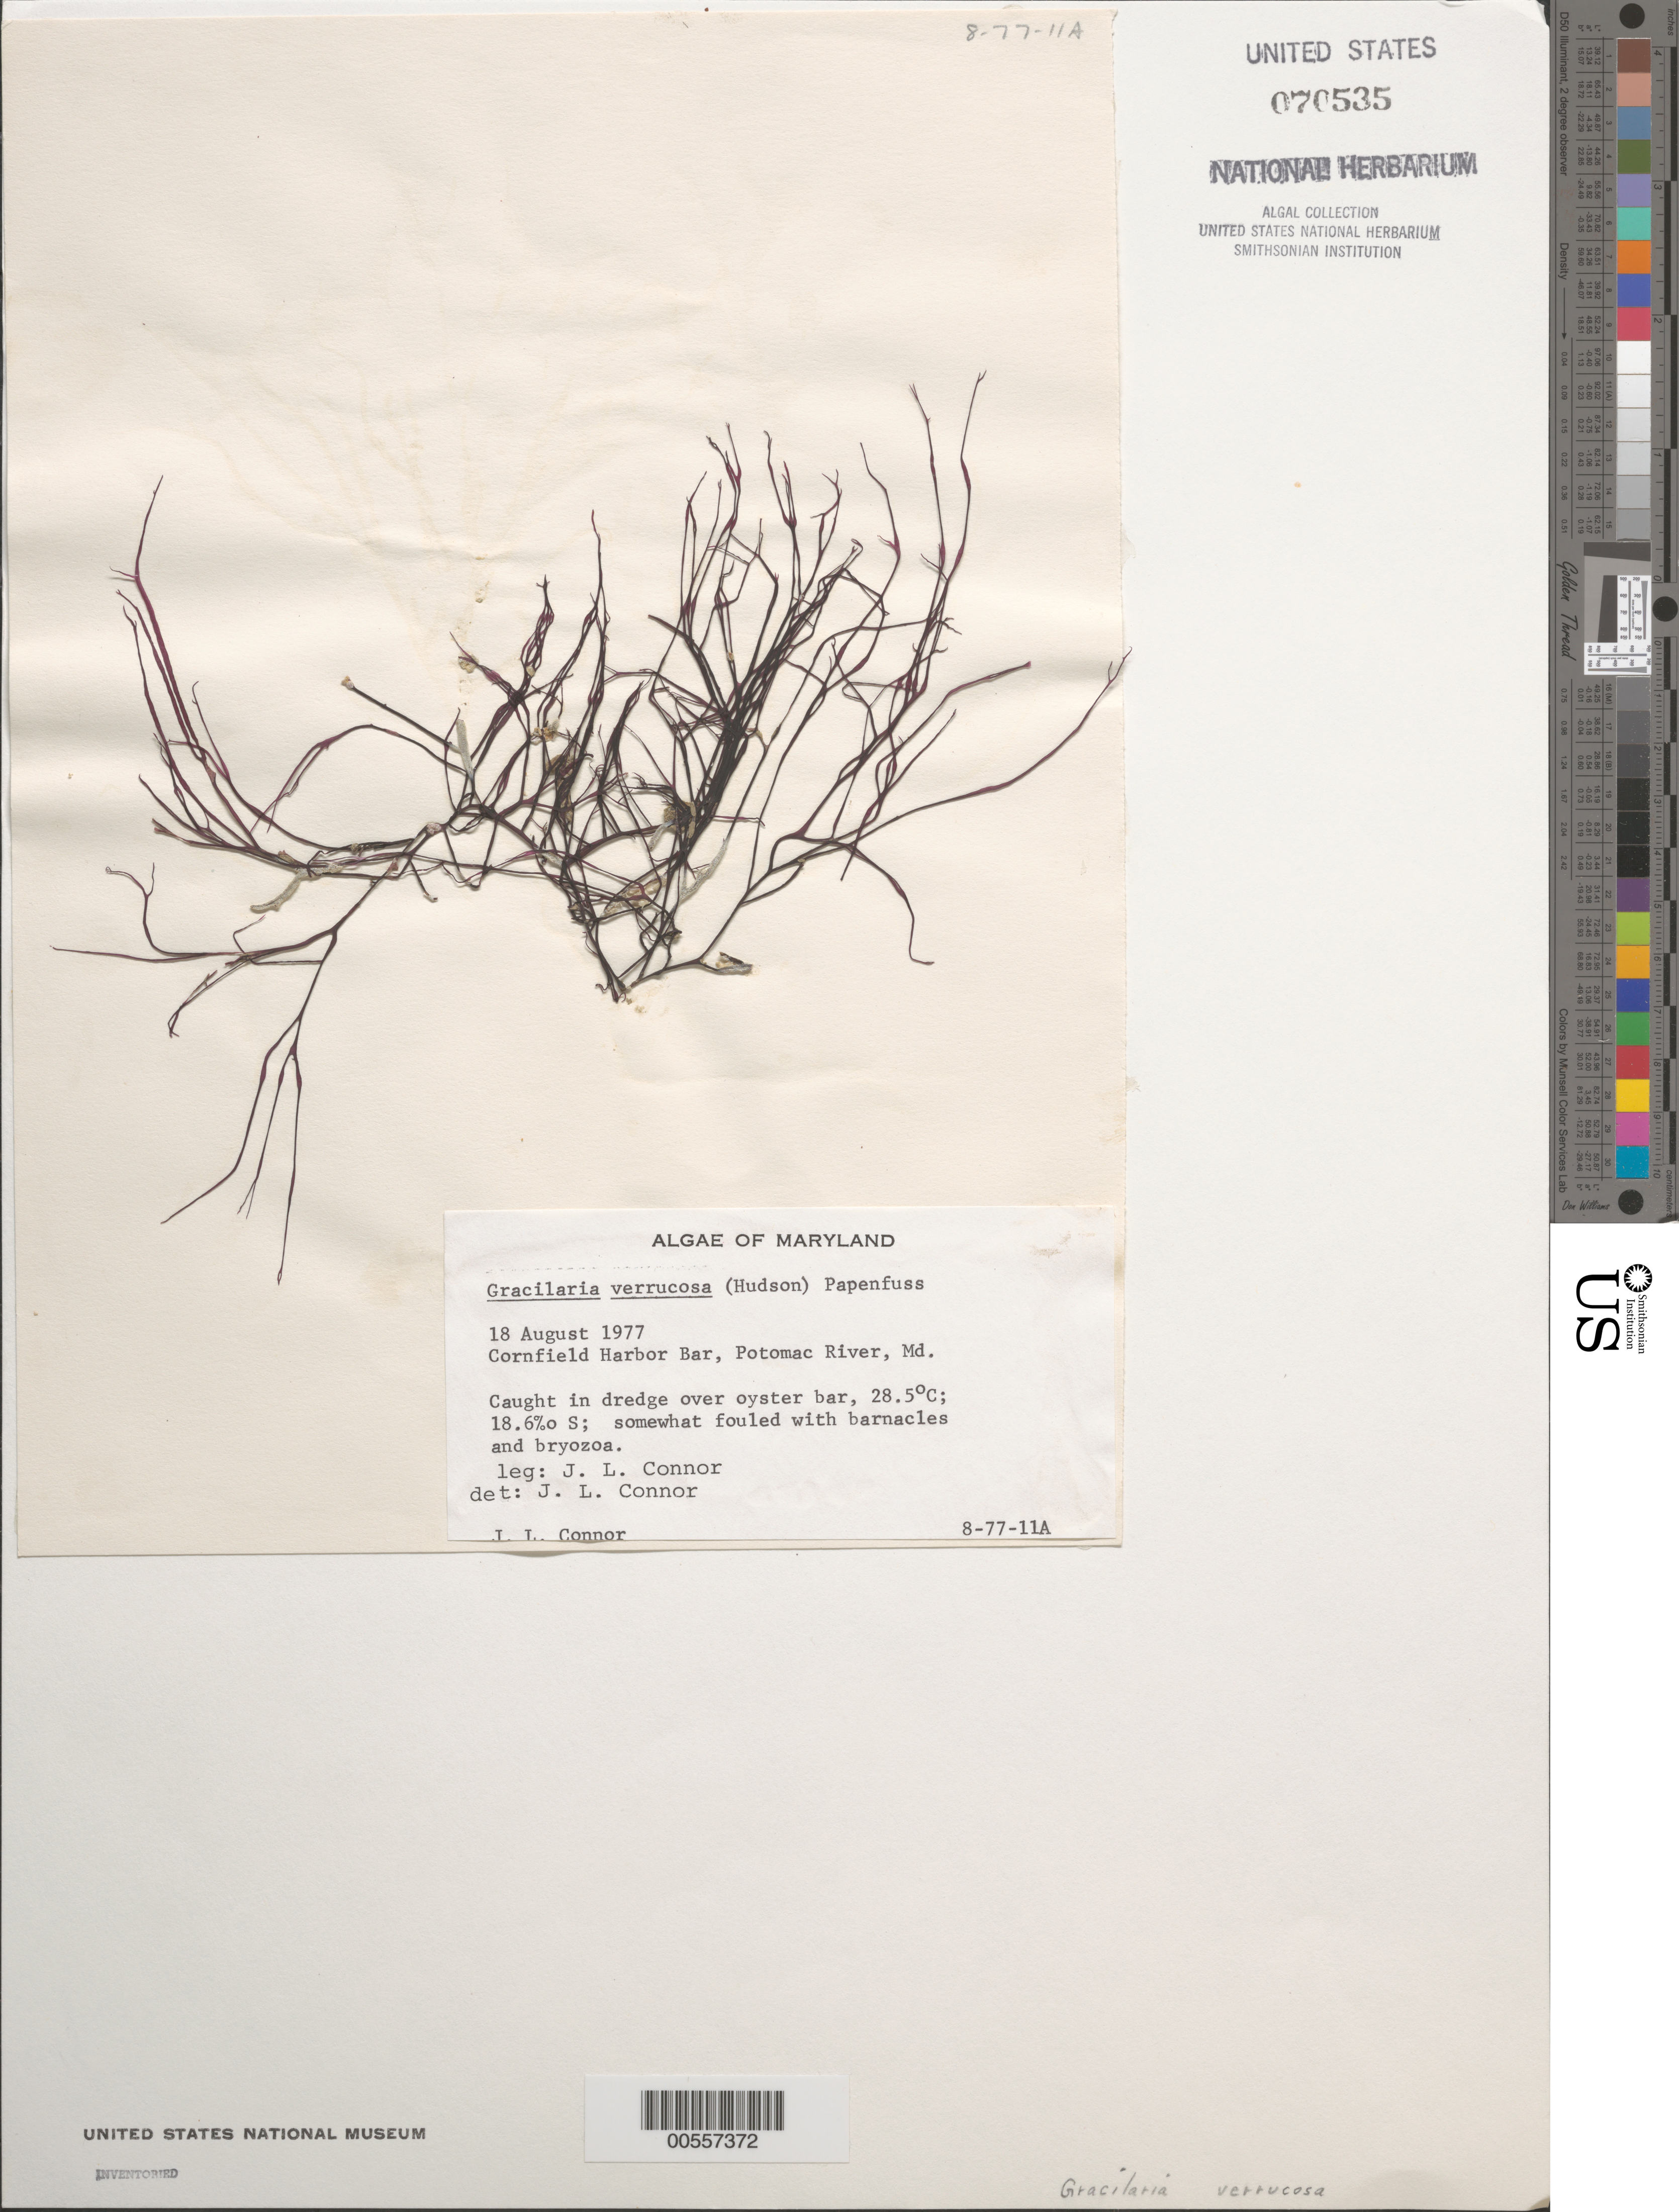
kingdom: Plantae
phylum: Rhodophyta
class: Florideophyceae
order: Gracilariales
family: Gracilariaceae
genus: Gracilariopsis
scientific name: Gracilariopsis longissima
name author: (S.G. Gmel.) Steentoft et al.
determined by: Algae name updating Project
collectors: J. Connor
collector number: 8-77-11a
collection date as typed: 18 Aug 1977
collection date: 1977-08-18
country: United States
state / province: Maryland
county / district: St. Mary's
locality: Cornfield Harbor Bar, Potomac River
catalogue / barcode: US 70535